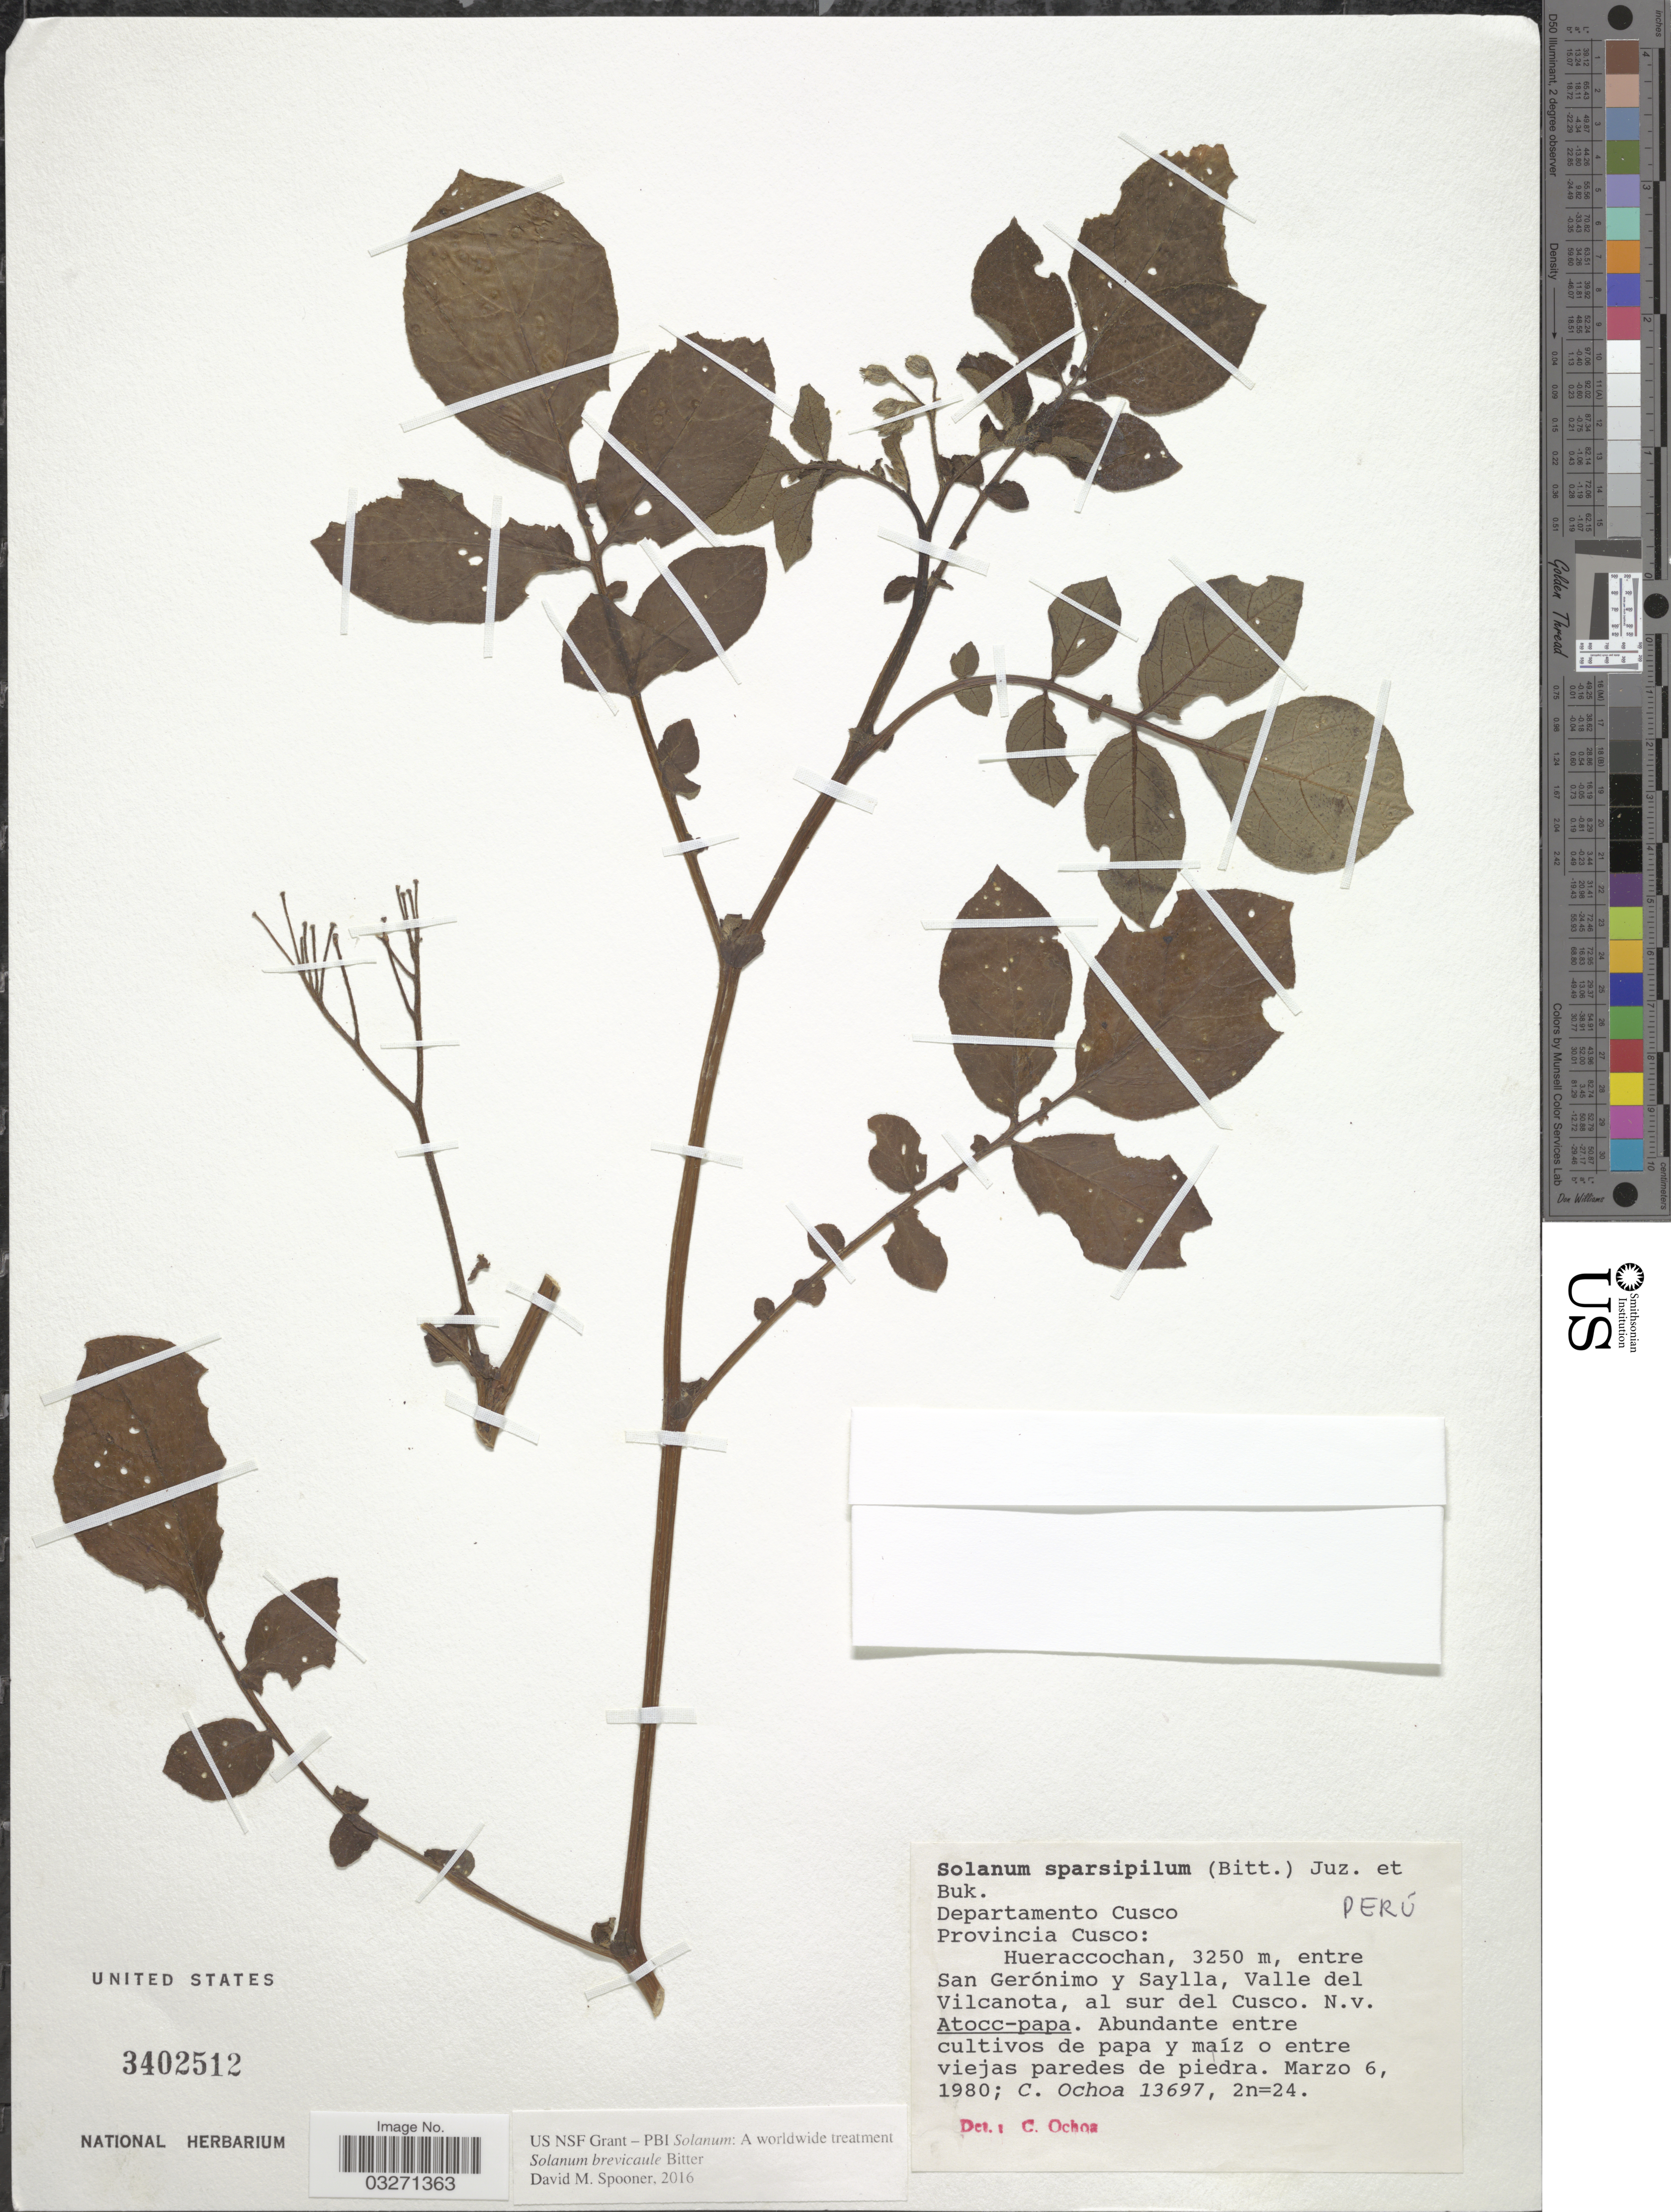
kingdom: Plantae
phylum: Tracheophyta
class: Magnoliopsida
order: Solanales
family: Solanaceae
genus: Solanum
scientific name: Solanum brevicaule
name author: Bitter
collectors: C. Ochoa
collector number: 13697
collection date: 1980-03-06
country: Peru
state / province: Cusco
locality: Departamento Cusco. Hueraccochan, entre San Gerónimo y Saylla, Valle del Vilcanota, al sur del Cusco.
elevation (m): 3250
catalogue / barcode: US 3402512